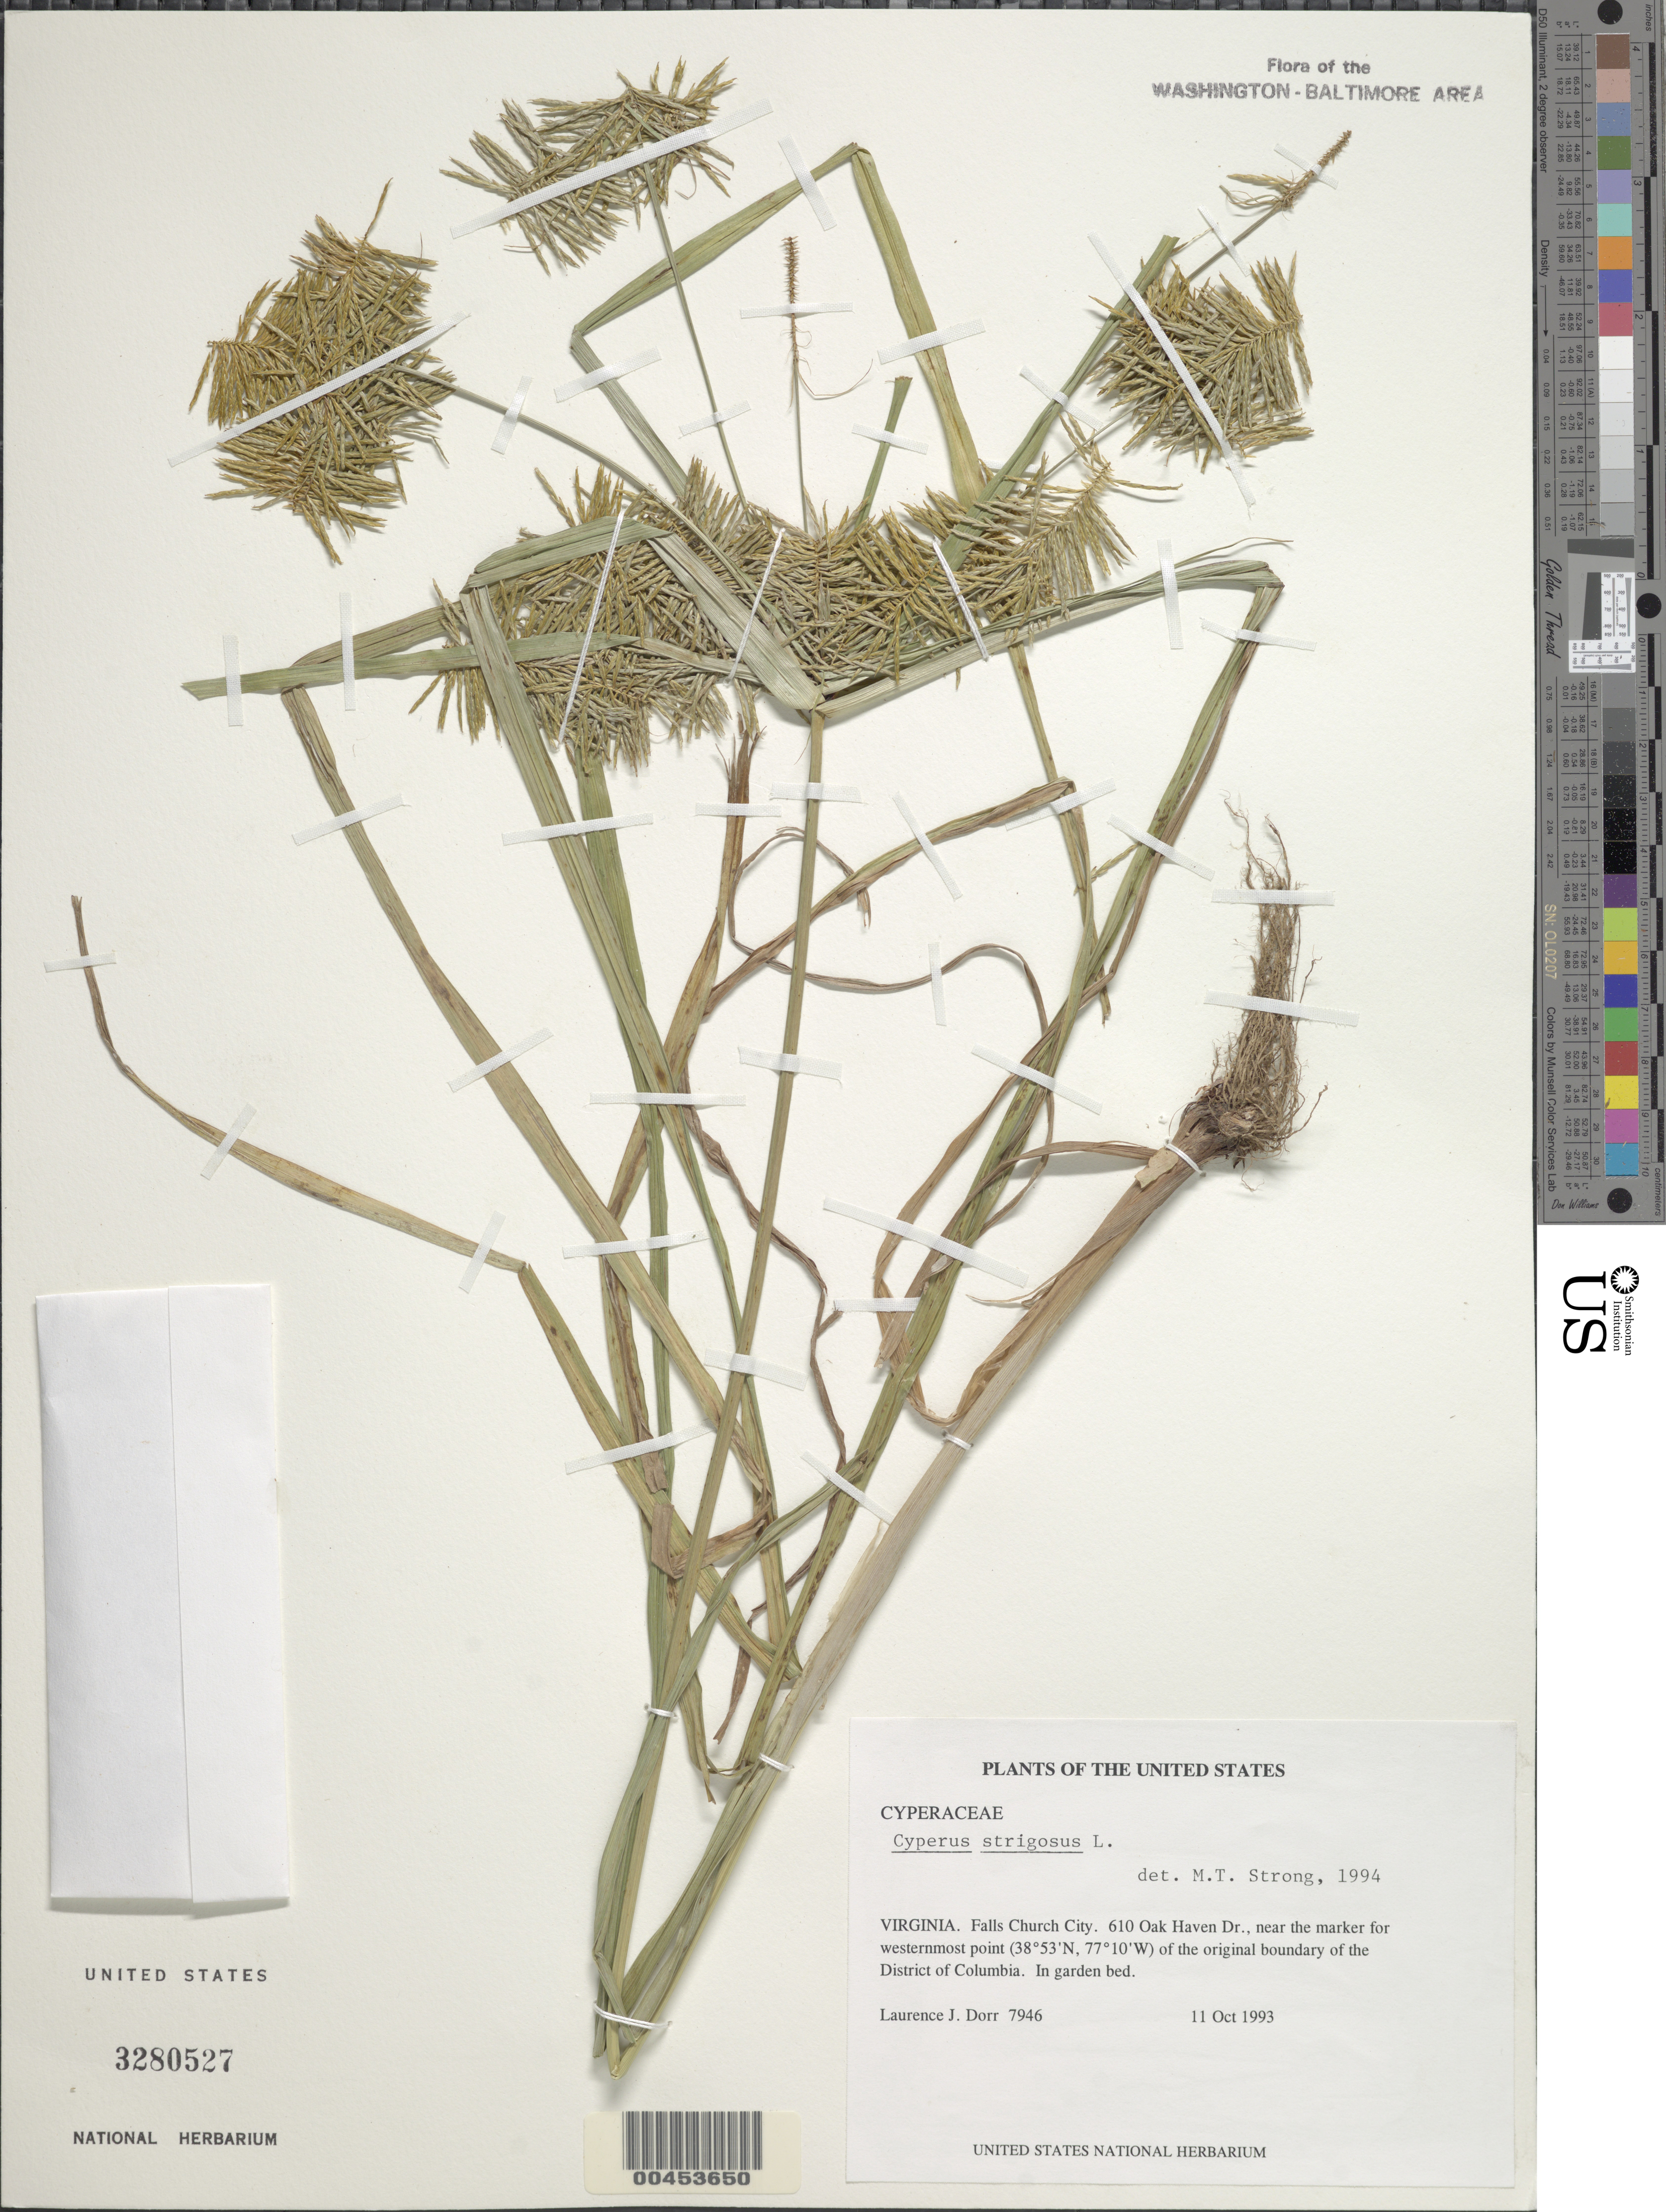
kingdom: Plantae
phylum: Tracheophyta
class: Liliopsida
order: Poales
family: Cyperaceae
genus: Cyperus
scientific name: Cyperus strigosus L.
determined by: Strong, M. T., (US), Smithsonian Institution - National Museum of Natural History (UNITED STATES)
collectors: L. J. Dorr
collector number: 7946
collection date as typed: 11 Oct 1993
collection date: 1993-10-11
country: United States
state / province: Virginia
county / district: City of Falls Church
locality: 610 Oak Haven Dr., near the marker for westernmost point of the original boundary of the District of Columbia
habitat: In garden bed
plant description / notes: Common name: Umbrella Sedge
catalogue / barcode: US 3280527